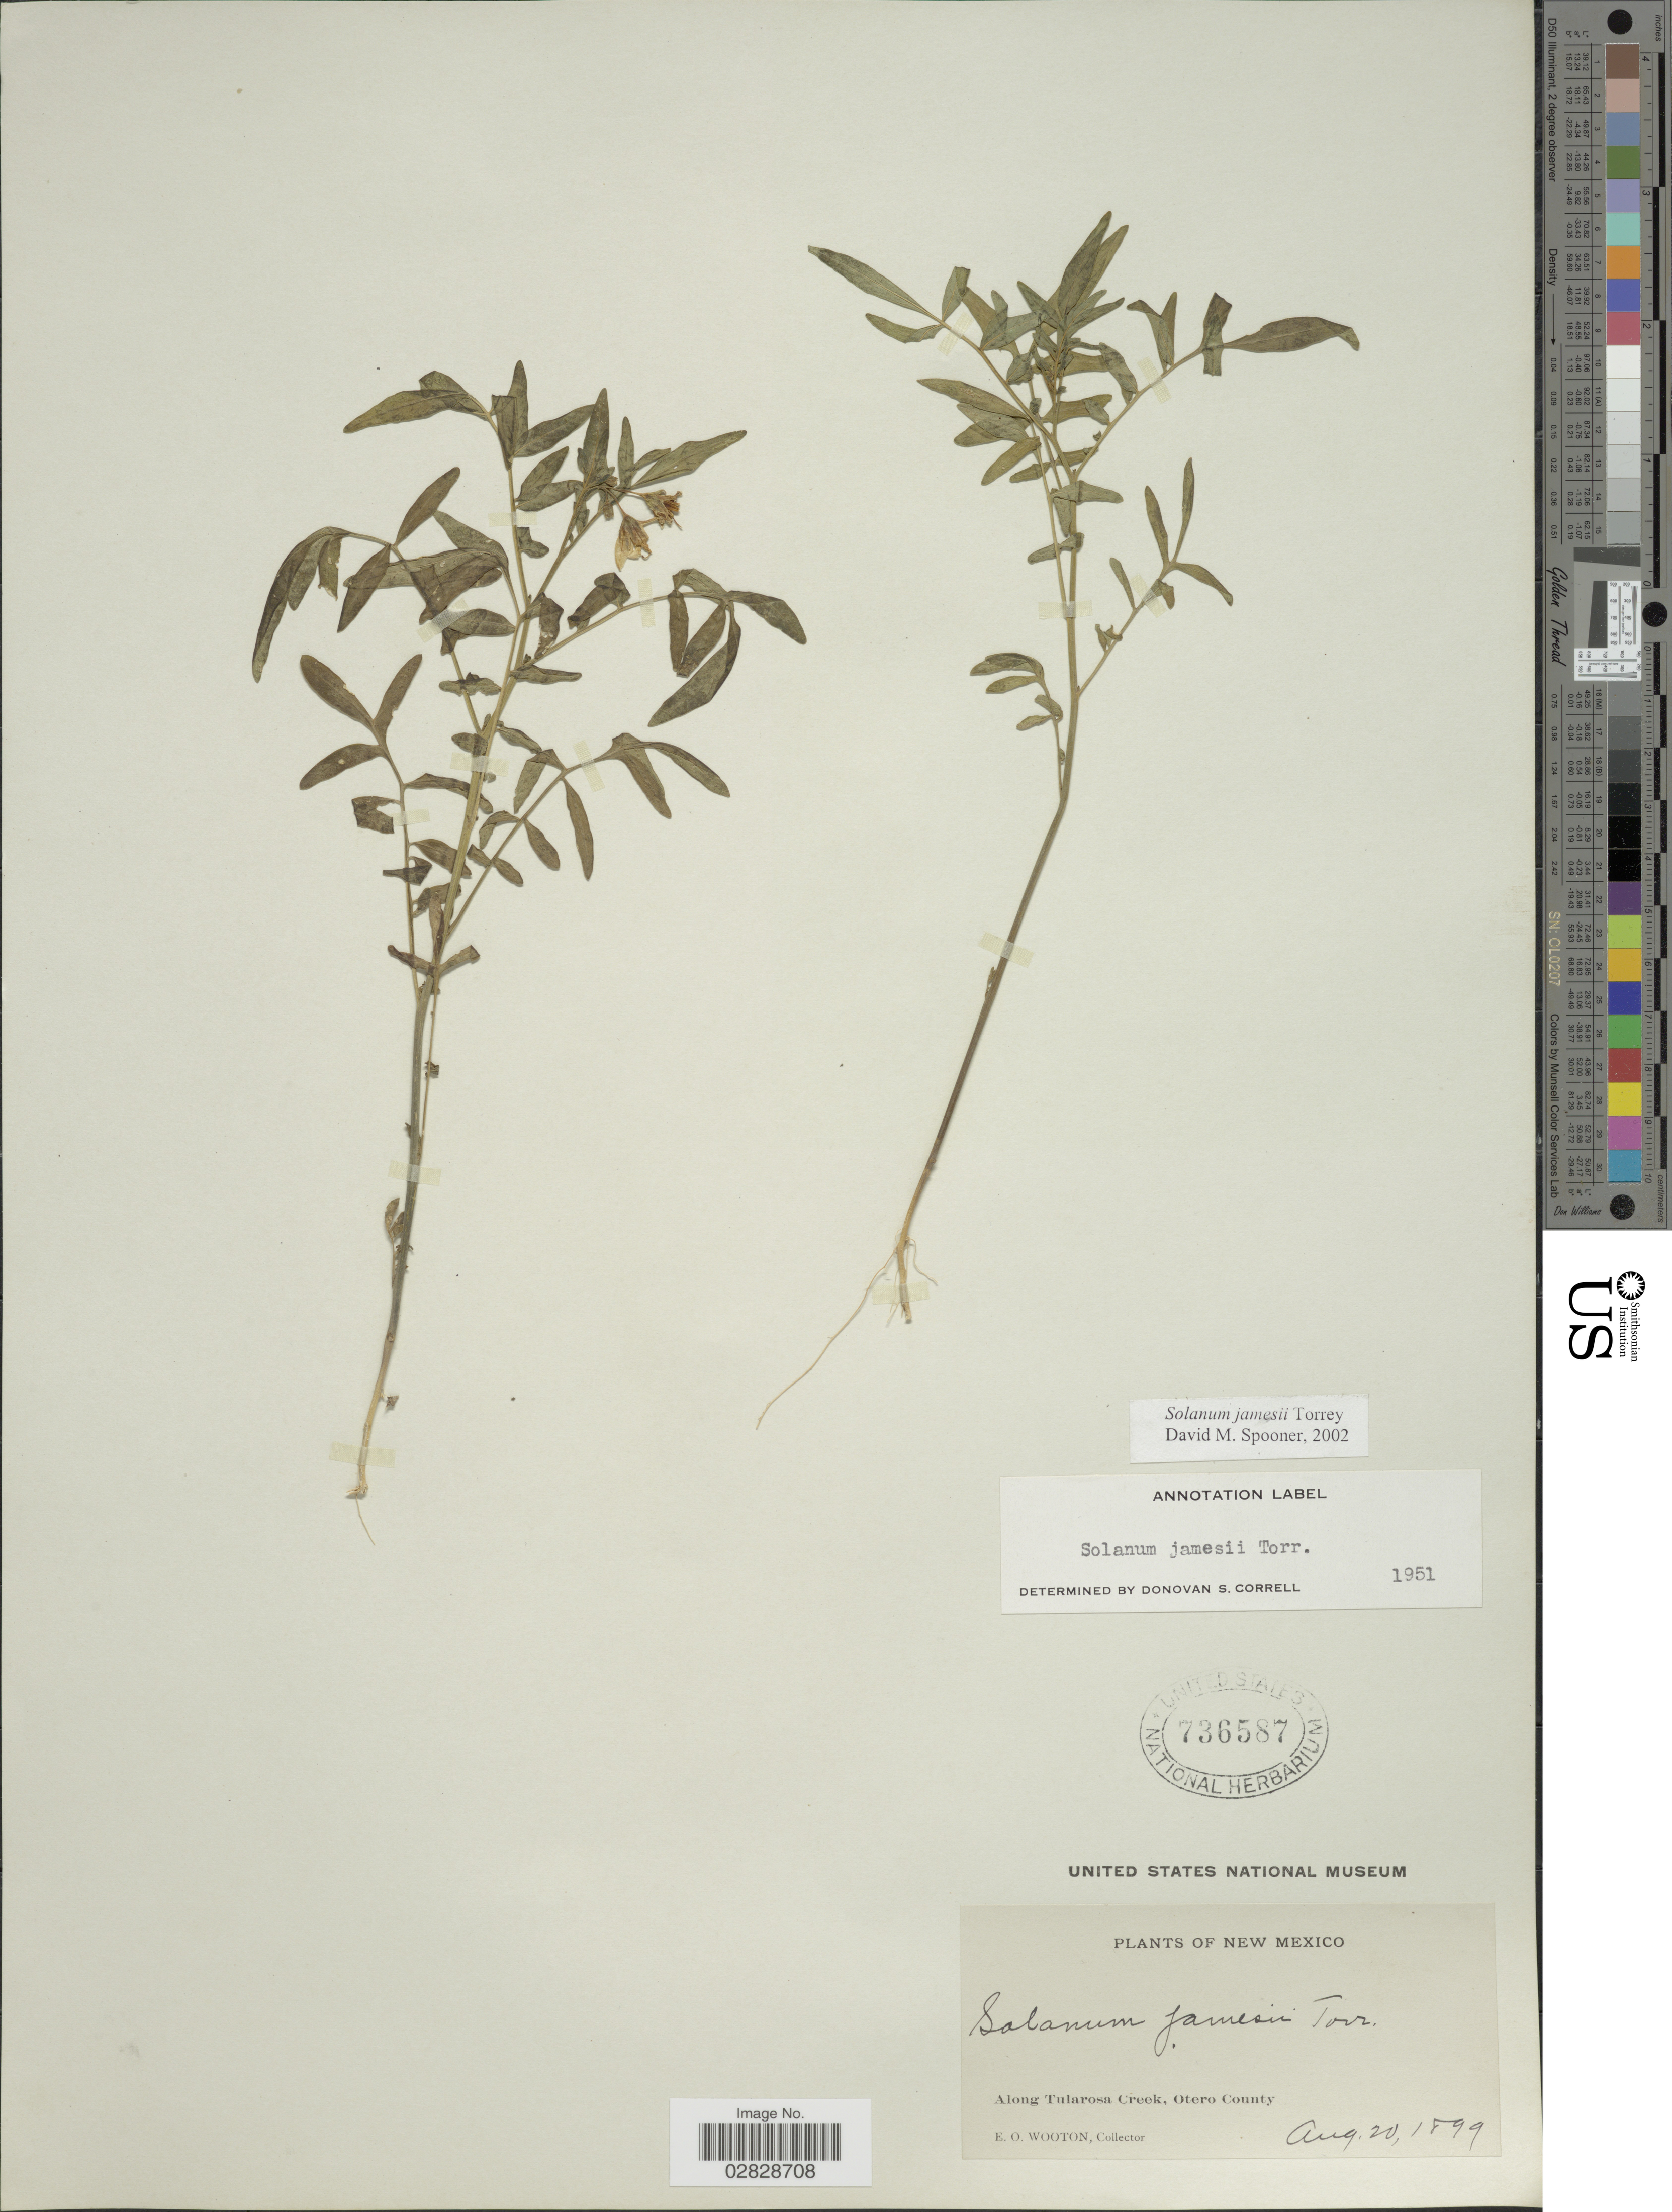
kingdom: Plantae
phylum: Tracheophyta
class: Magnoliopsida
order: Solanales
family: Solanaceae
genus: Solanum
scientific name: Solanum jamesii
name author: Torr.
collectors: E. O. Wooton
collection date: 1899-08-20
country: United States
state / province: New Mexico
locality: Along Tularosa Creek, Otero County.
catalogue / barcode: US 736587